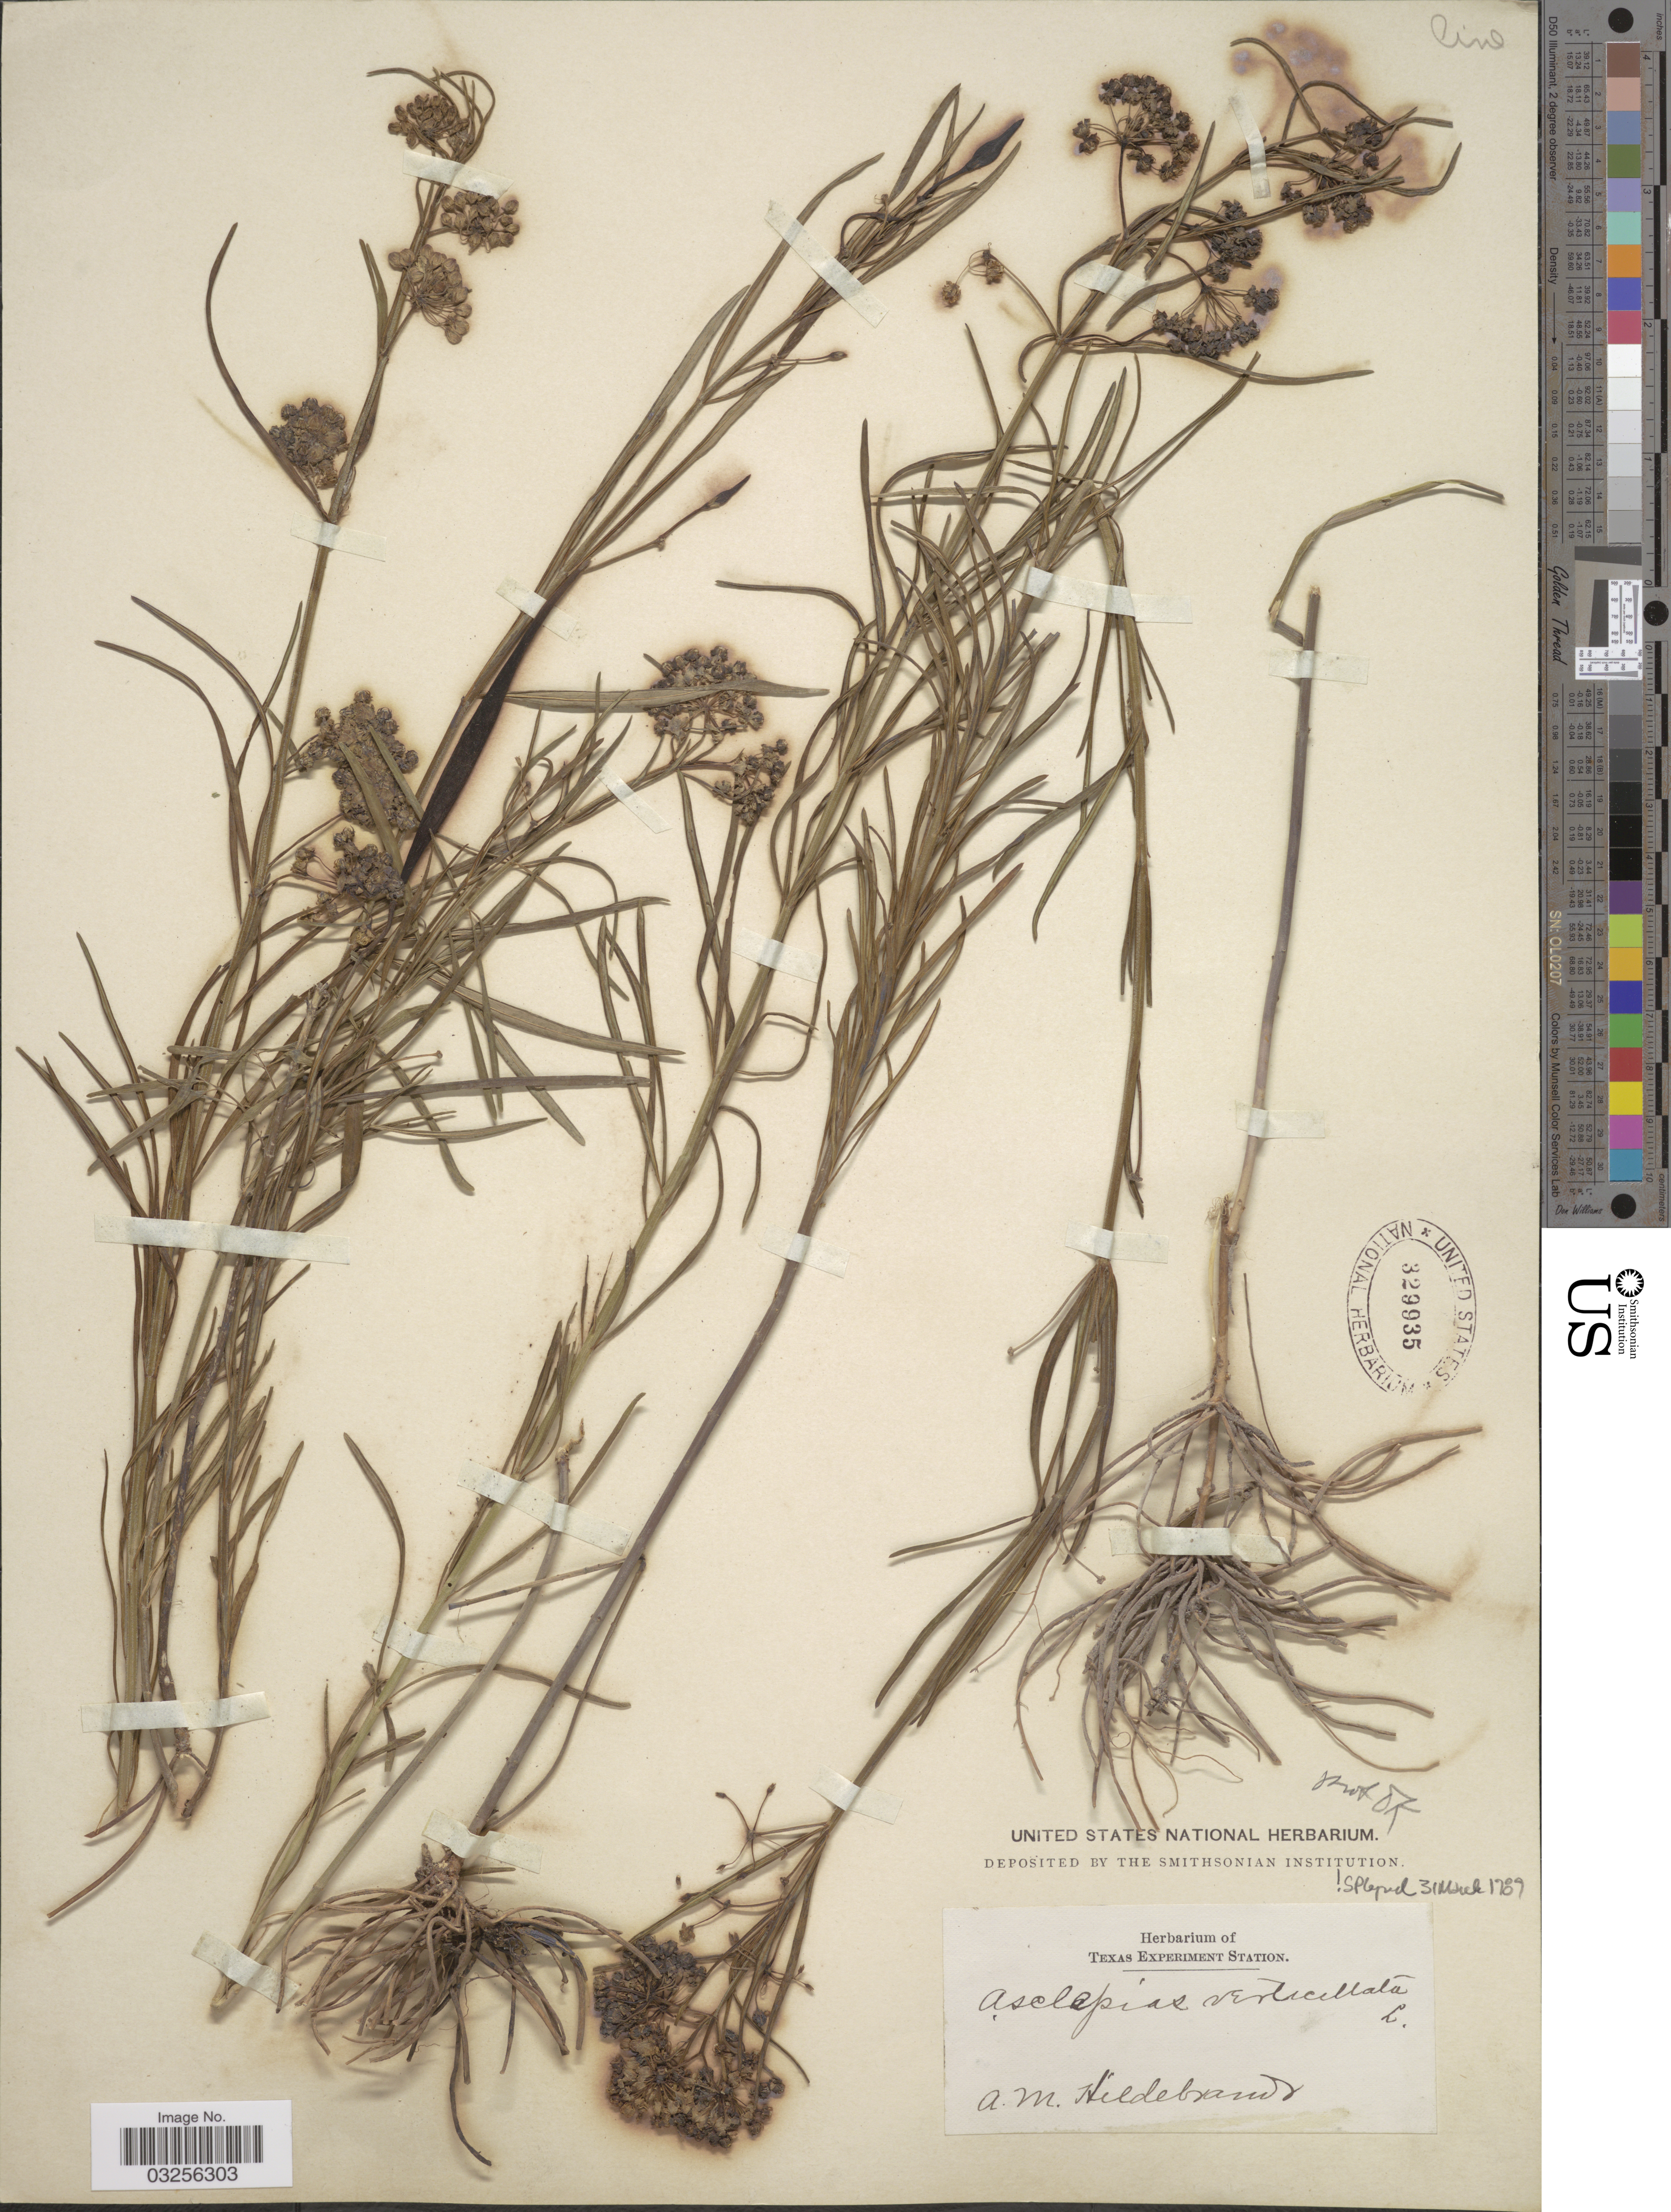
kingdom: Plantae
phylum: Tracheophyta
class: Magnoliopsida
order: Gentianales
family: Apocynaceae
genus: Asclepias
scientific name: Asclepias verticillata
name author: L.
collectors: A. Hildebrandt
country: United States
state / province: Texas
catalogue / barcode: US 329935